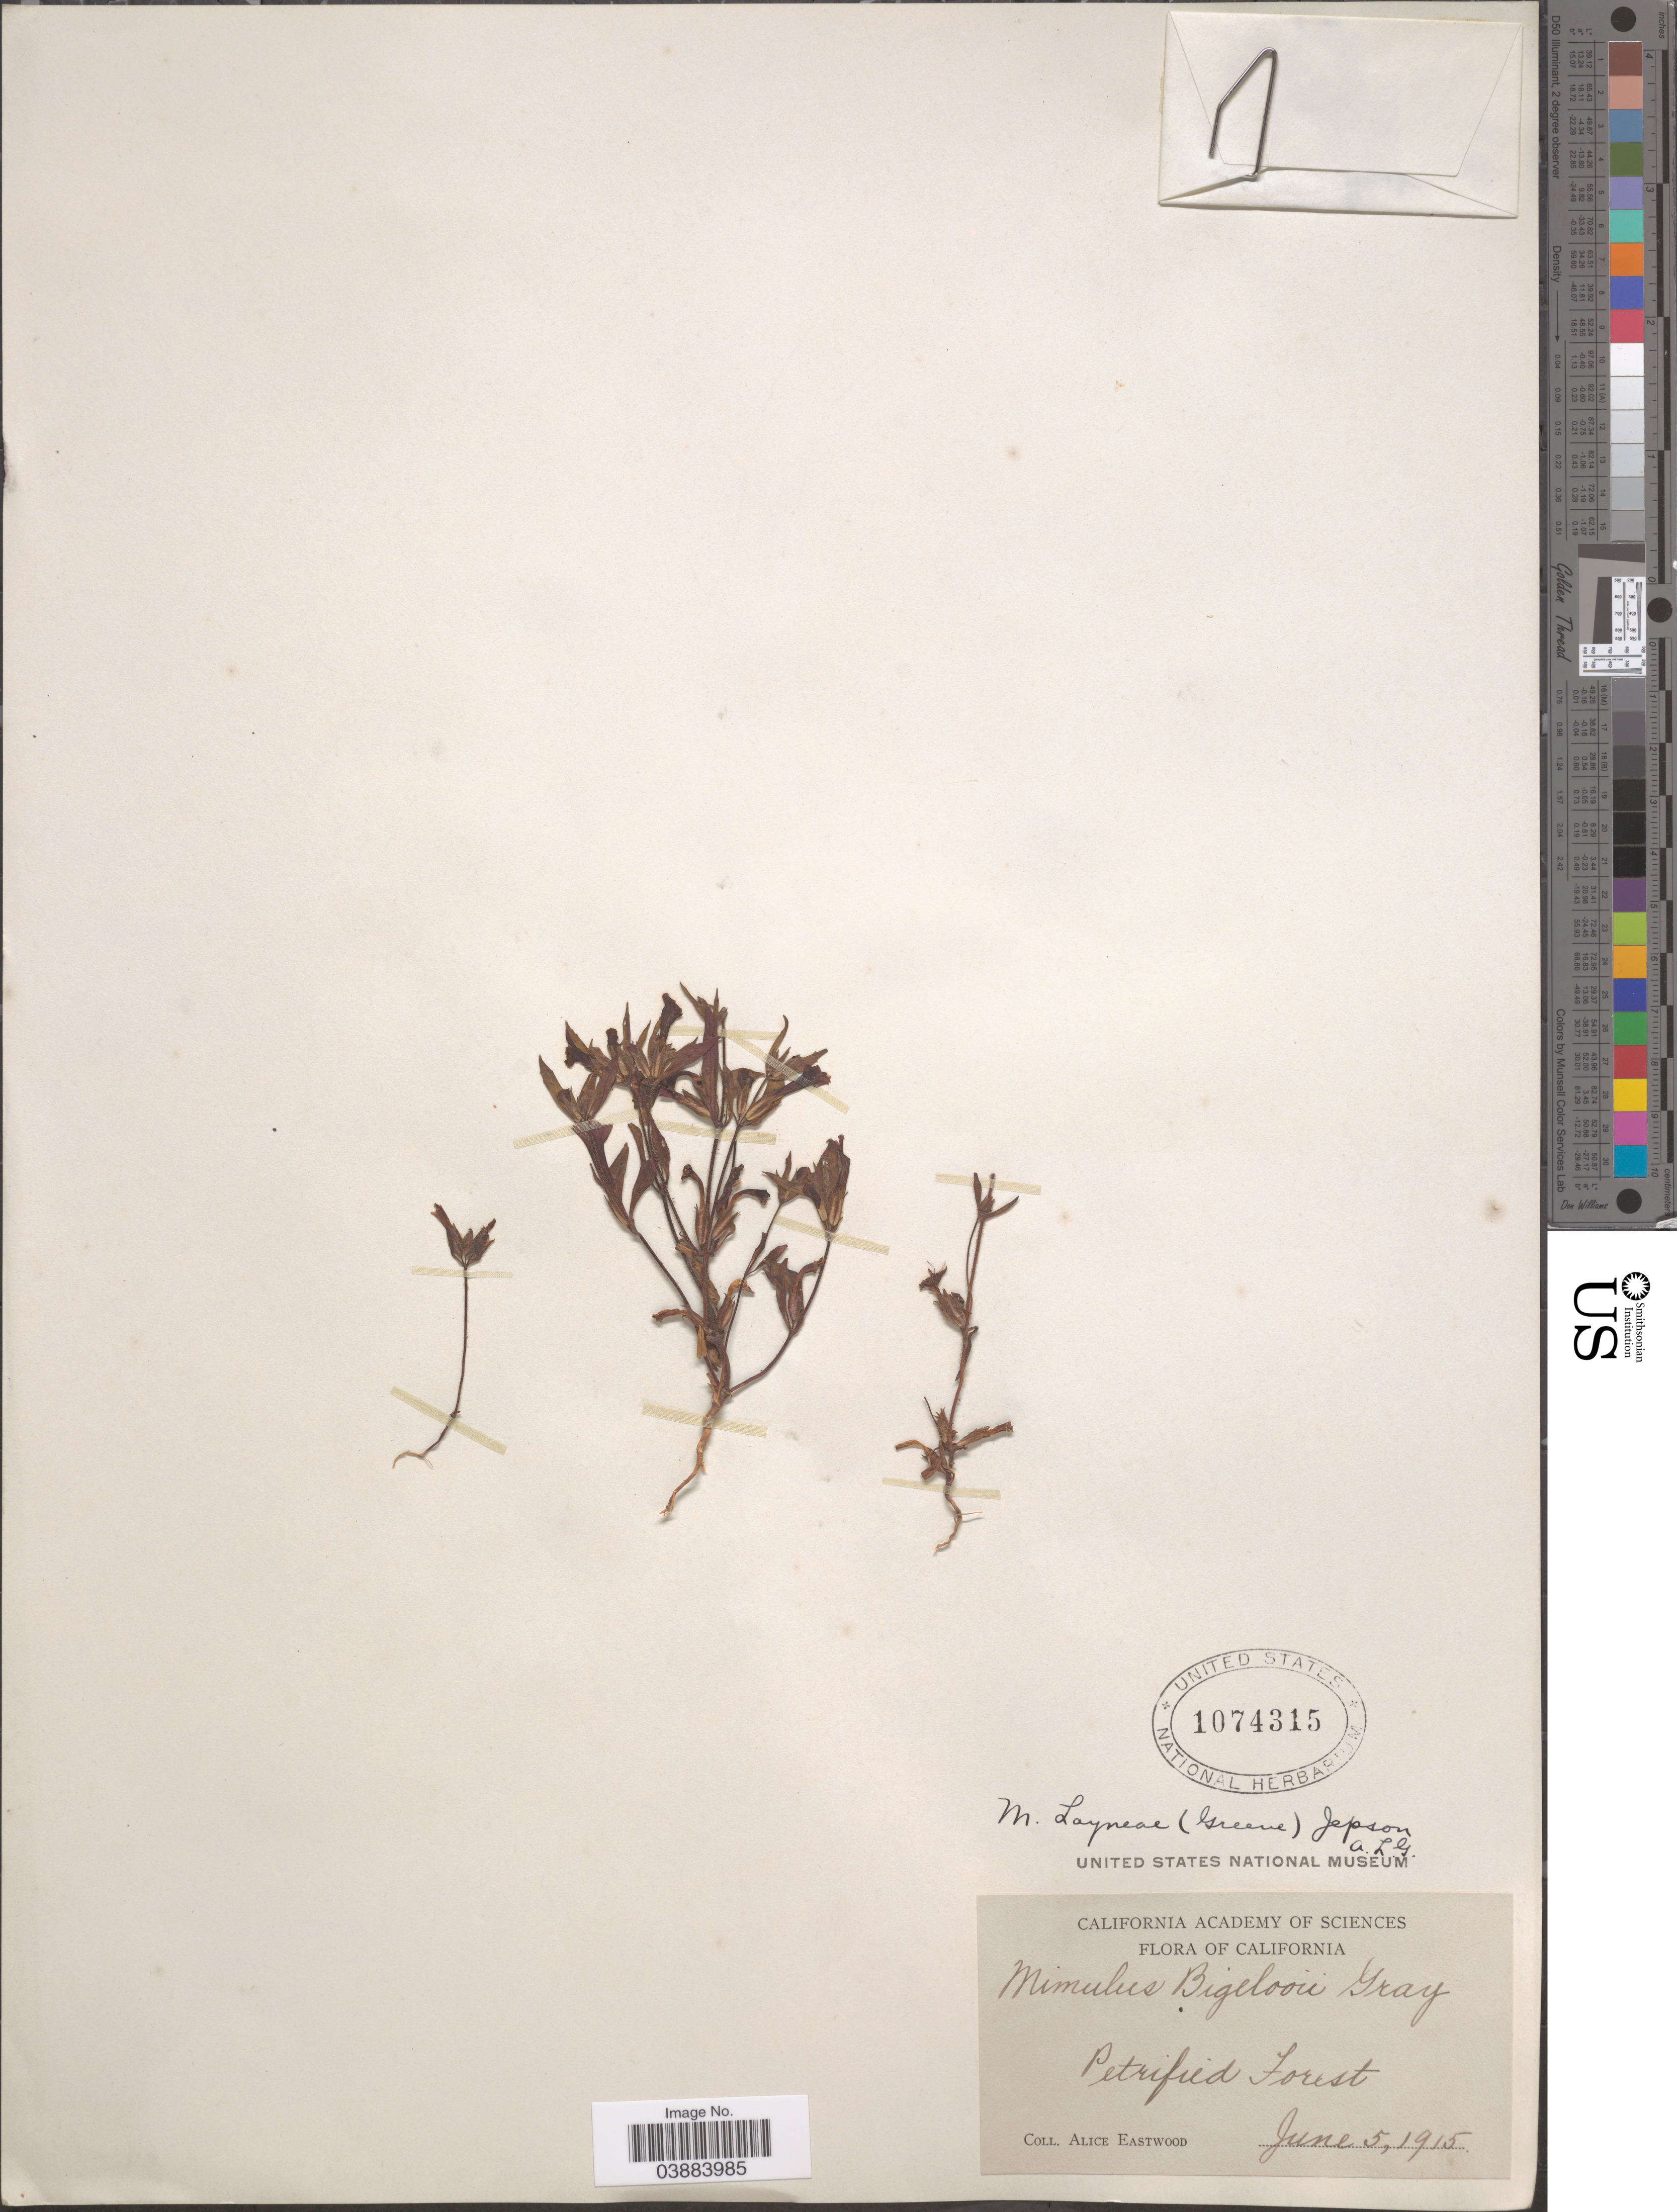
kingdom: Plantae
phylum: Tracheophyta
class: Magnoliopsida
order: Lamiales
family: Phrymaceae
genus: Eunanus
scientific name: Eunanus layneae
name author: Greene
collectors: A. Eastwood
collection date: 1915-06-05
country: United States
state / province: California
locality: Petrified Forest.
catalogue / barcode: US 1074315